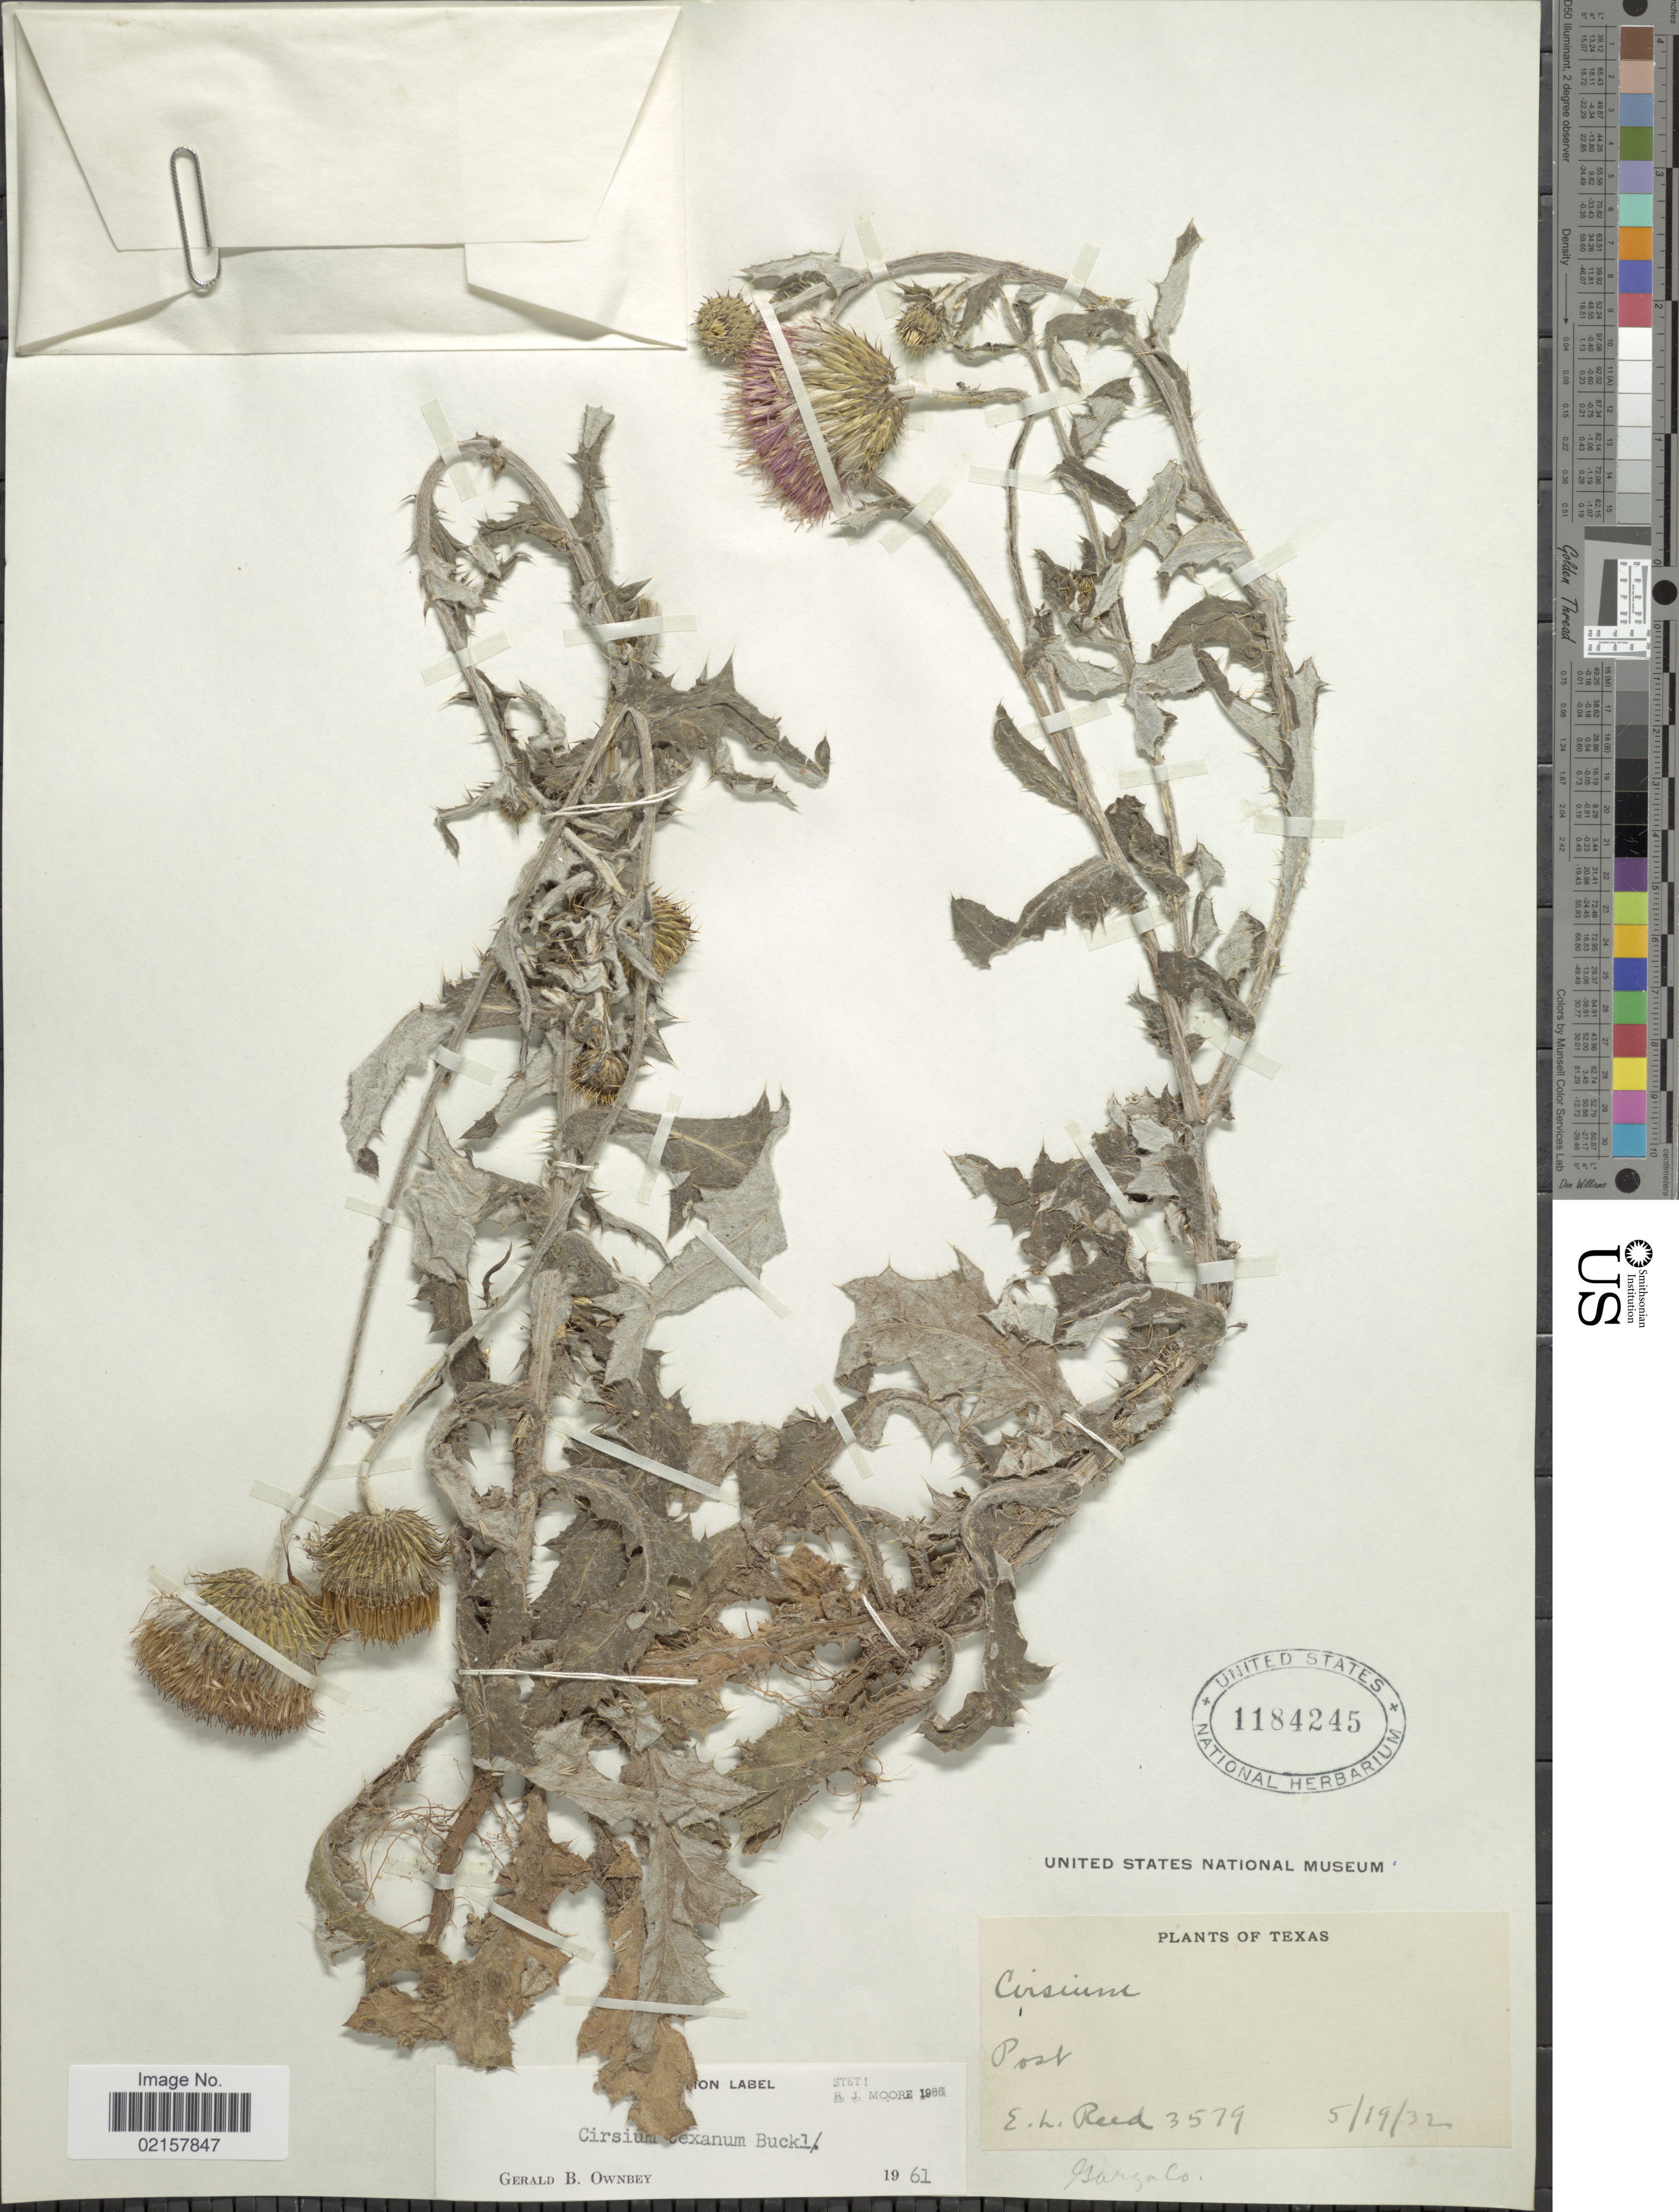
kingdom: Plantae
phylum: Tracheophyta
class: Magnoliopsida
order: Asterales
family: Asteraceae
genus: Cirsium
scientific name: Cirsium texanum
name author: Buckley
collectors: E. Reed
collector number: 3579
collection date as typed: Transcribed d/m/y: 19/5/32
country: United States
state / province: Texas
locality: Garza Co., Post.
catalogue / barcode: US 1184245